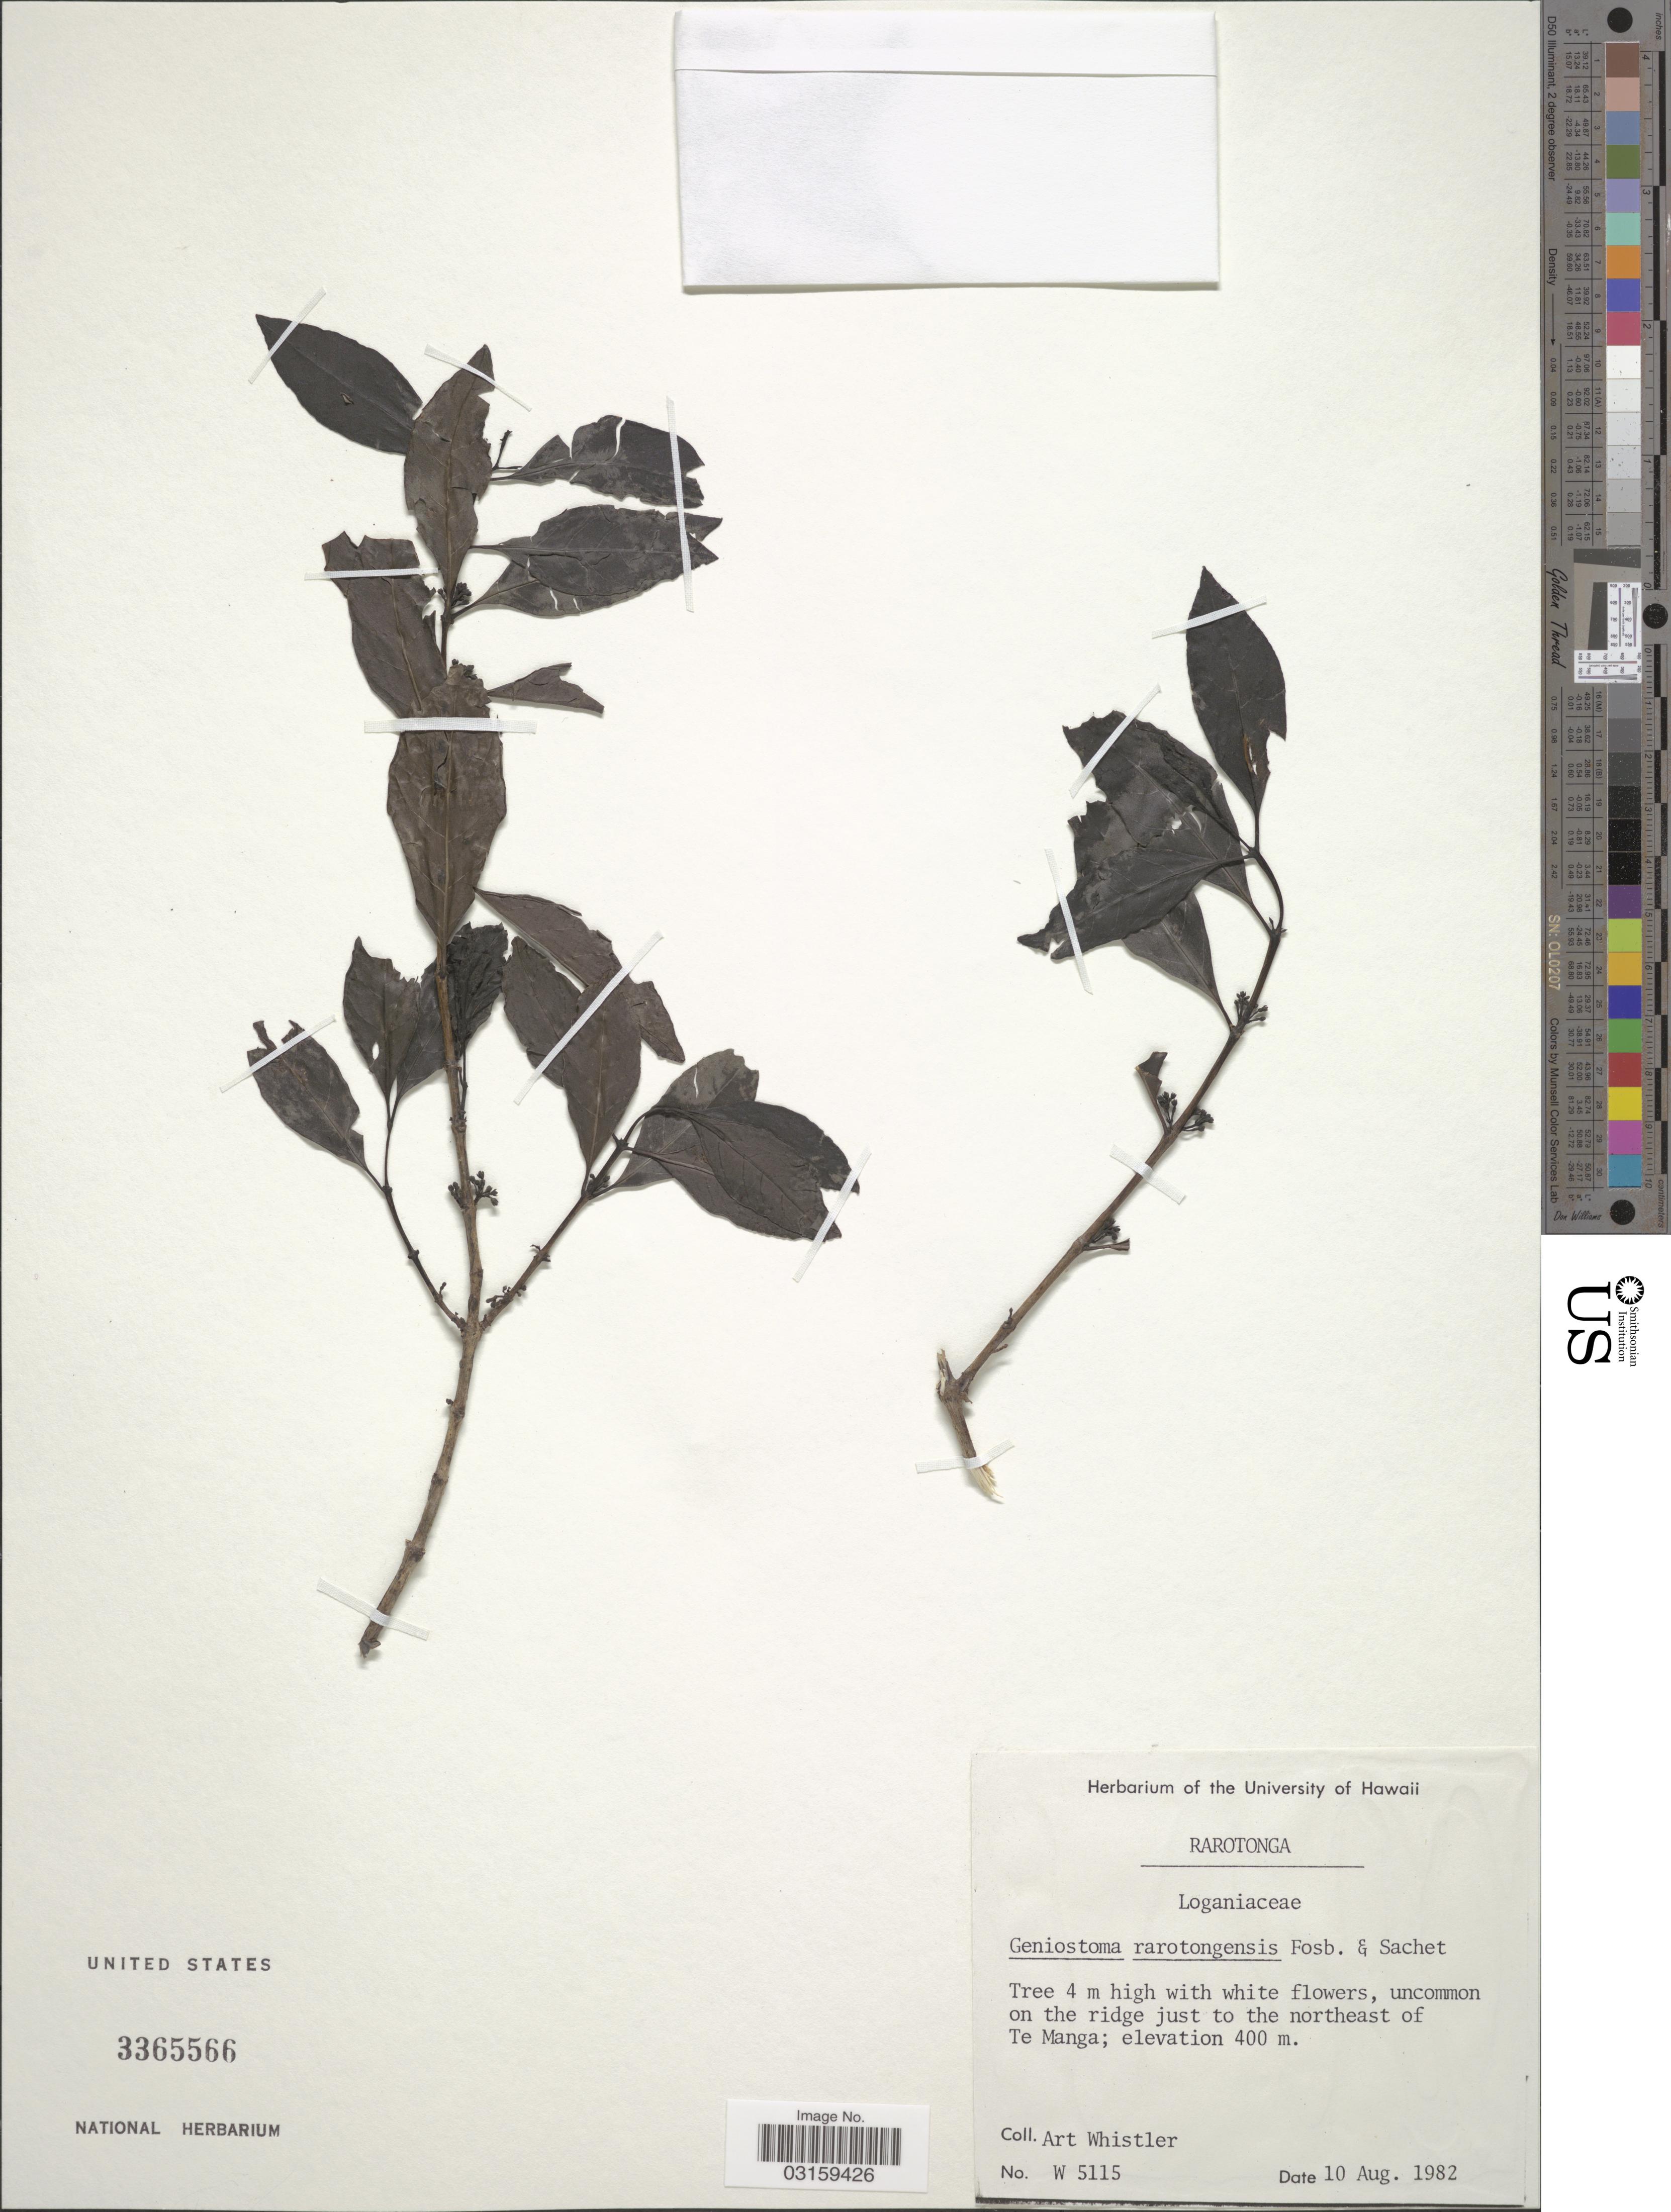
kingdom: Plantae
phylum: Tracheophyta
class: Magnoliopsida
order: Gentianales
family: Loganiaceae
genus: Geniostoma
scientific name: Geniostoma rarotongensis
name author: Fosberg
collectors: A. Whistler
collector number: W5115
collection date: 1982-08-10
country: Cook Islands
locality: Rarotonga. On the ridge just to the northeast of Te Manga.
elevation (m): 400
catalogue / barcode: US 3365566